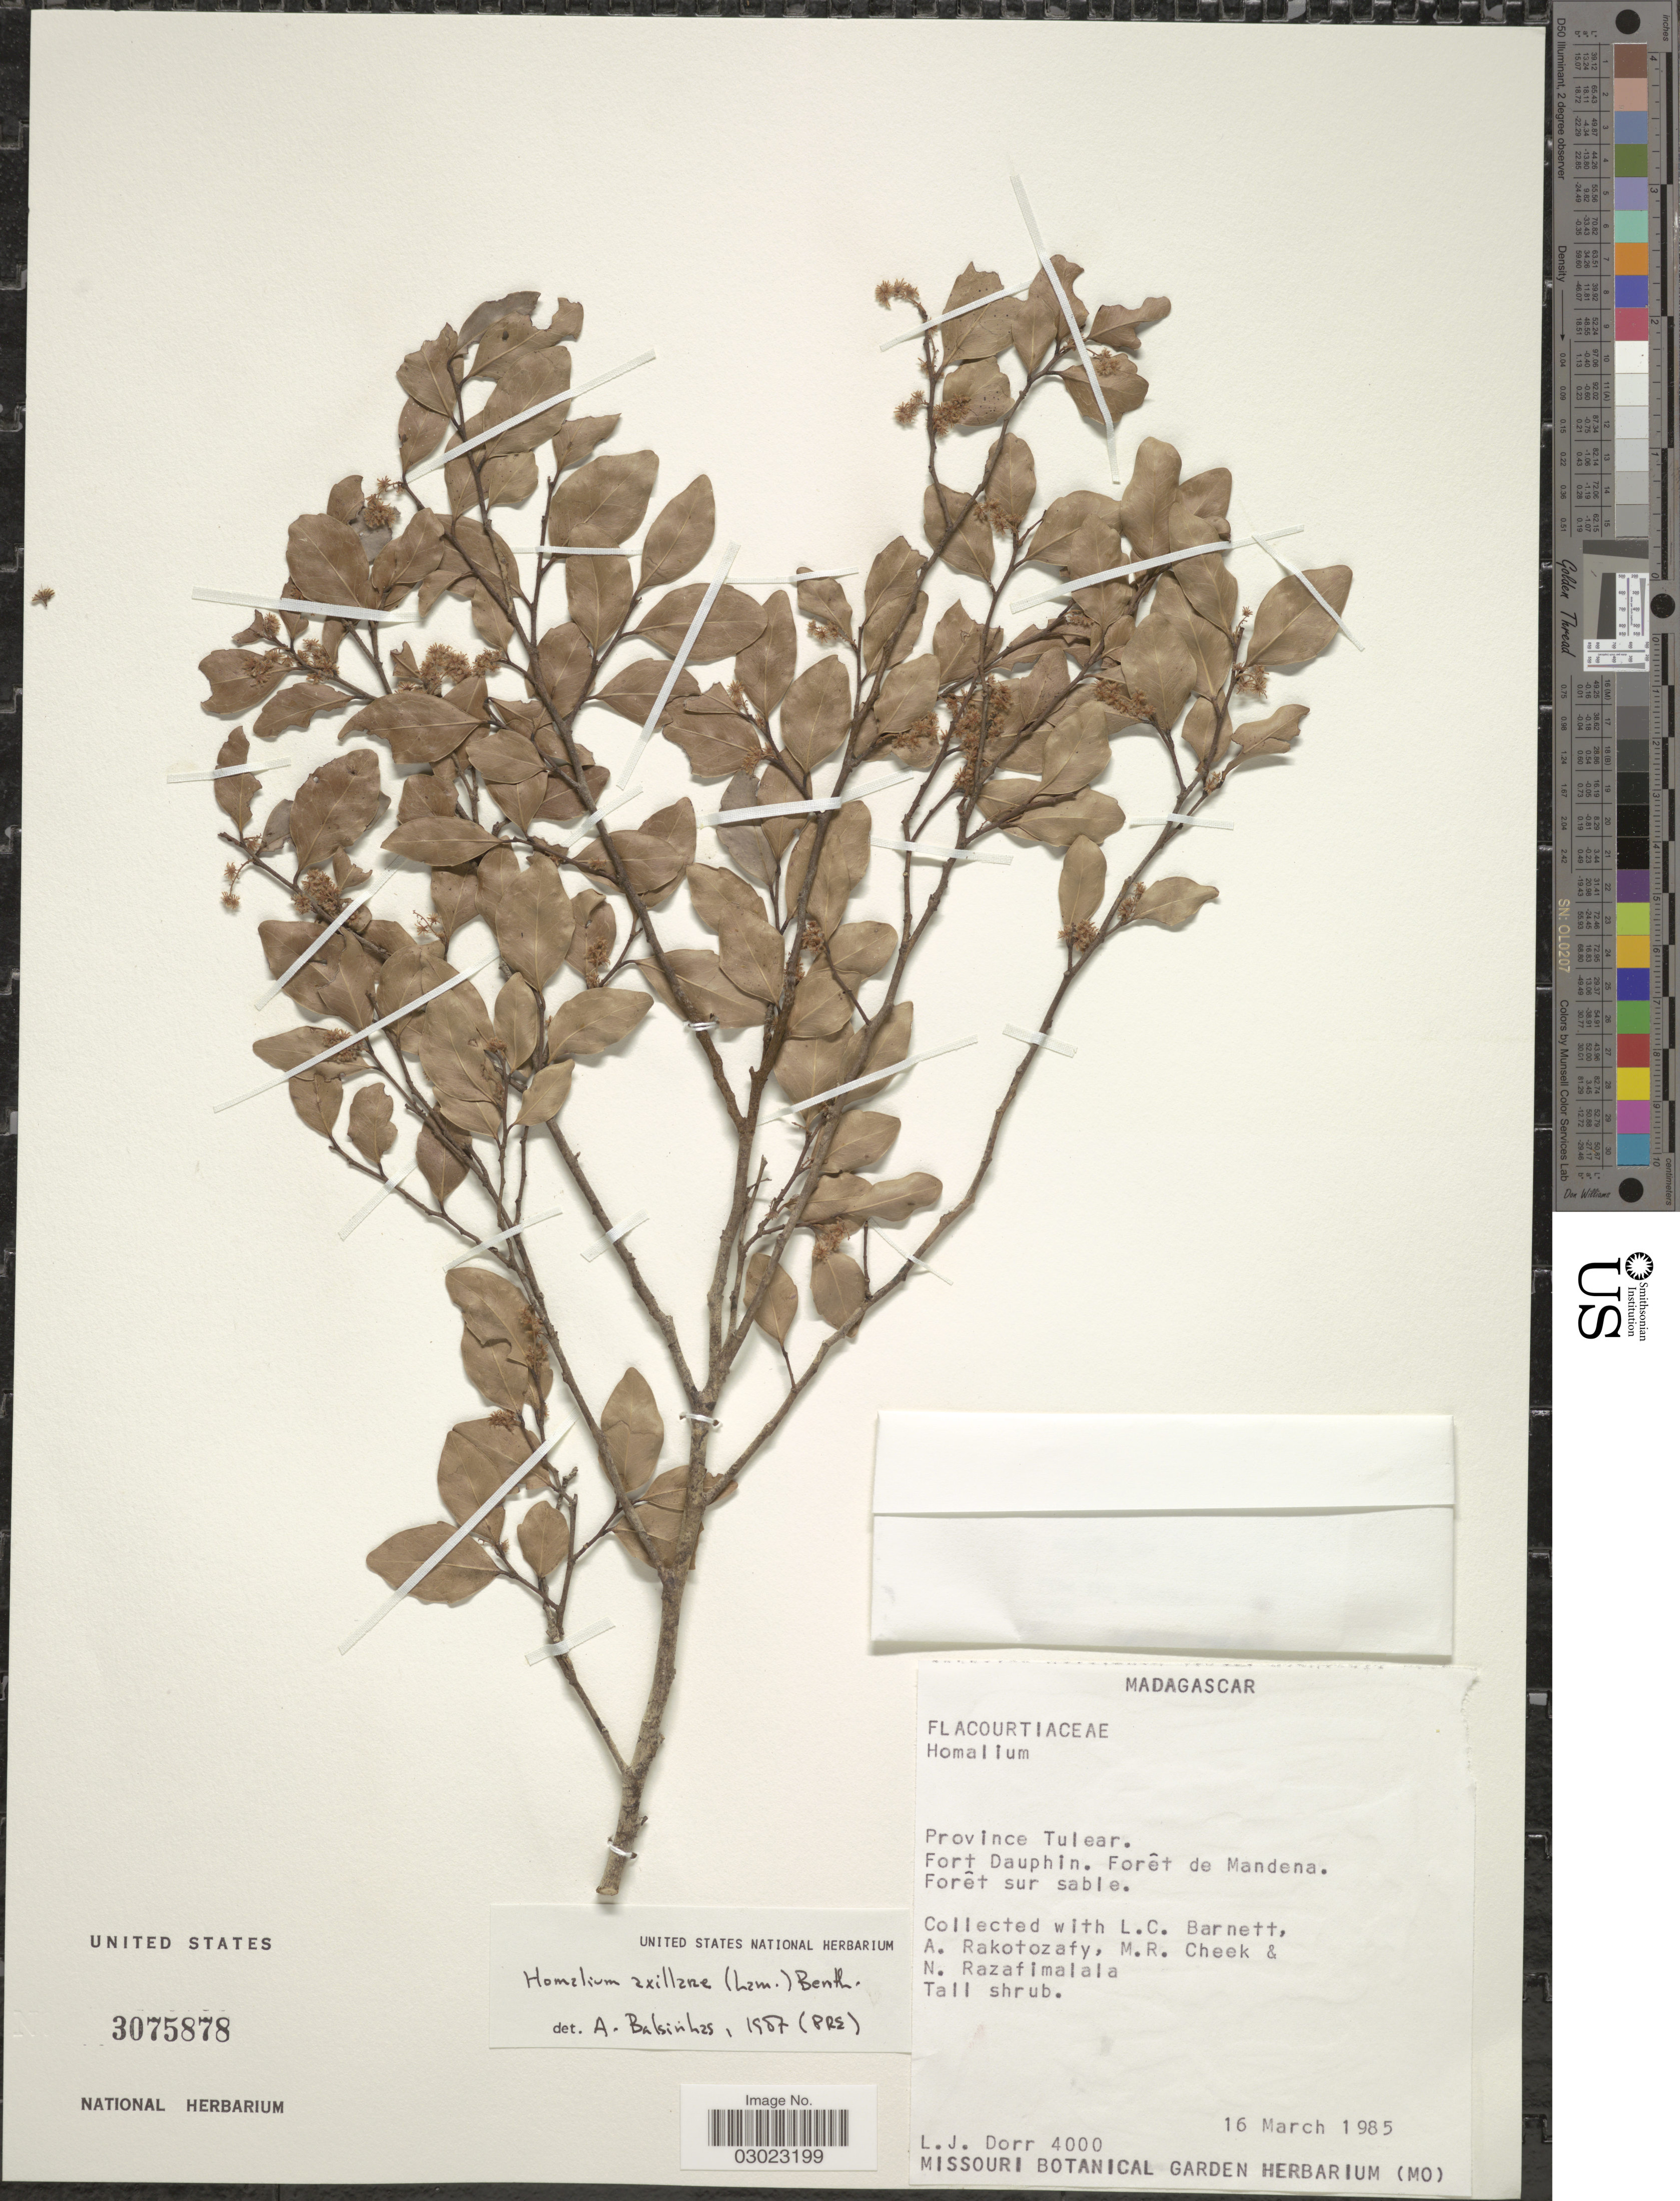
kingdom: Plantae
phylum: Tracheophyta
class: Magnoliopsida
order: Malpighiales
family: Salicaceae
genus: Homalium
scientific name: Homalium axillare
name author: (Lam.) Benth.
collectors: L. J. Dorr, L. C. Barnett, A. Rakotozafy, M. Cheek & N. Razafimalala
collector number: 4000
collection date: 1985-03-16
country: Madagascar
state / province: Anosy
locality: Province Tulear. Fort Dauphin. Forêt de Mandena. Forêt sur sable.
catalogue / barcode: US 3075878